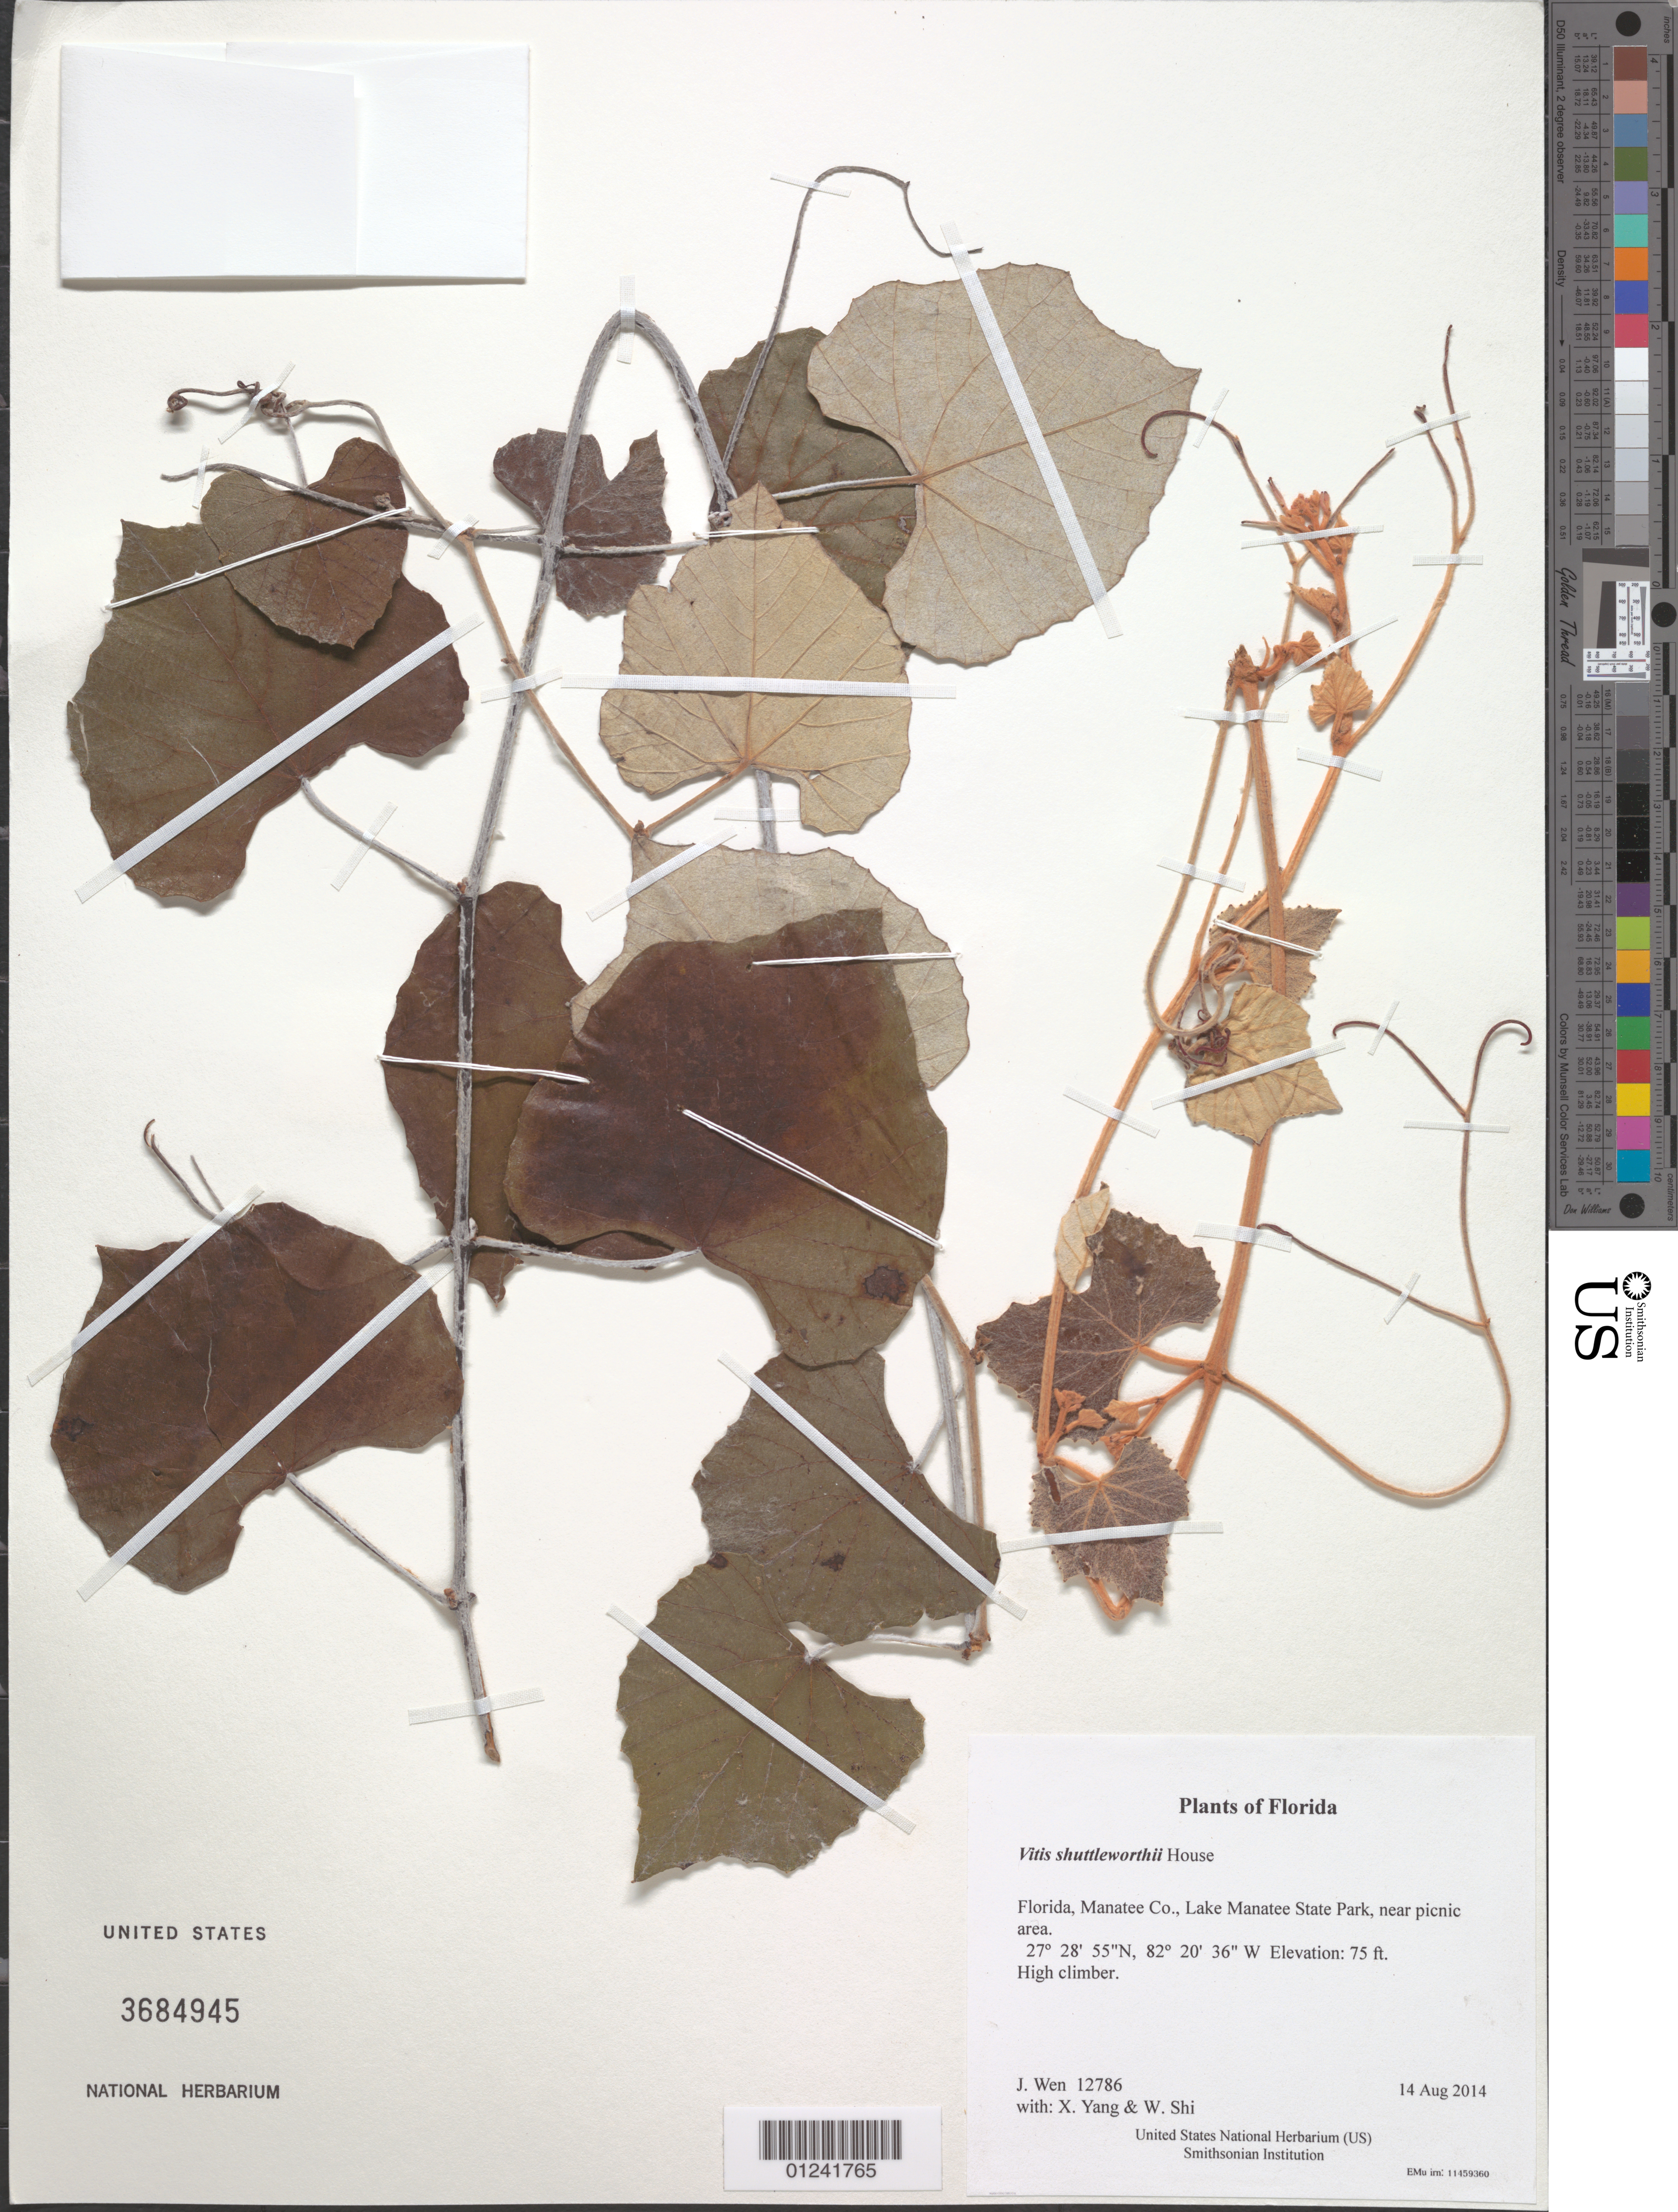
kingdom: Plantae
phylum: Tracheophyta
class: Magnoliopsida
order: Vitales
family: Vitaceae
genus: Vitis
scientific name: Vitis shuttleworthii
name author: House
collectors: J. Wen, X. Yang & W. Shi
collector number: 12786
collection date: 2014-08-14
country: United States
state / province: Florida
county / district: Manatee Co.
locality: Lake Manatee State Park, near picnic area.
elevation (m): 23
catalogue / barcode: US 3684945